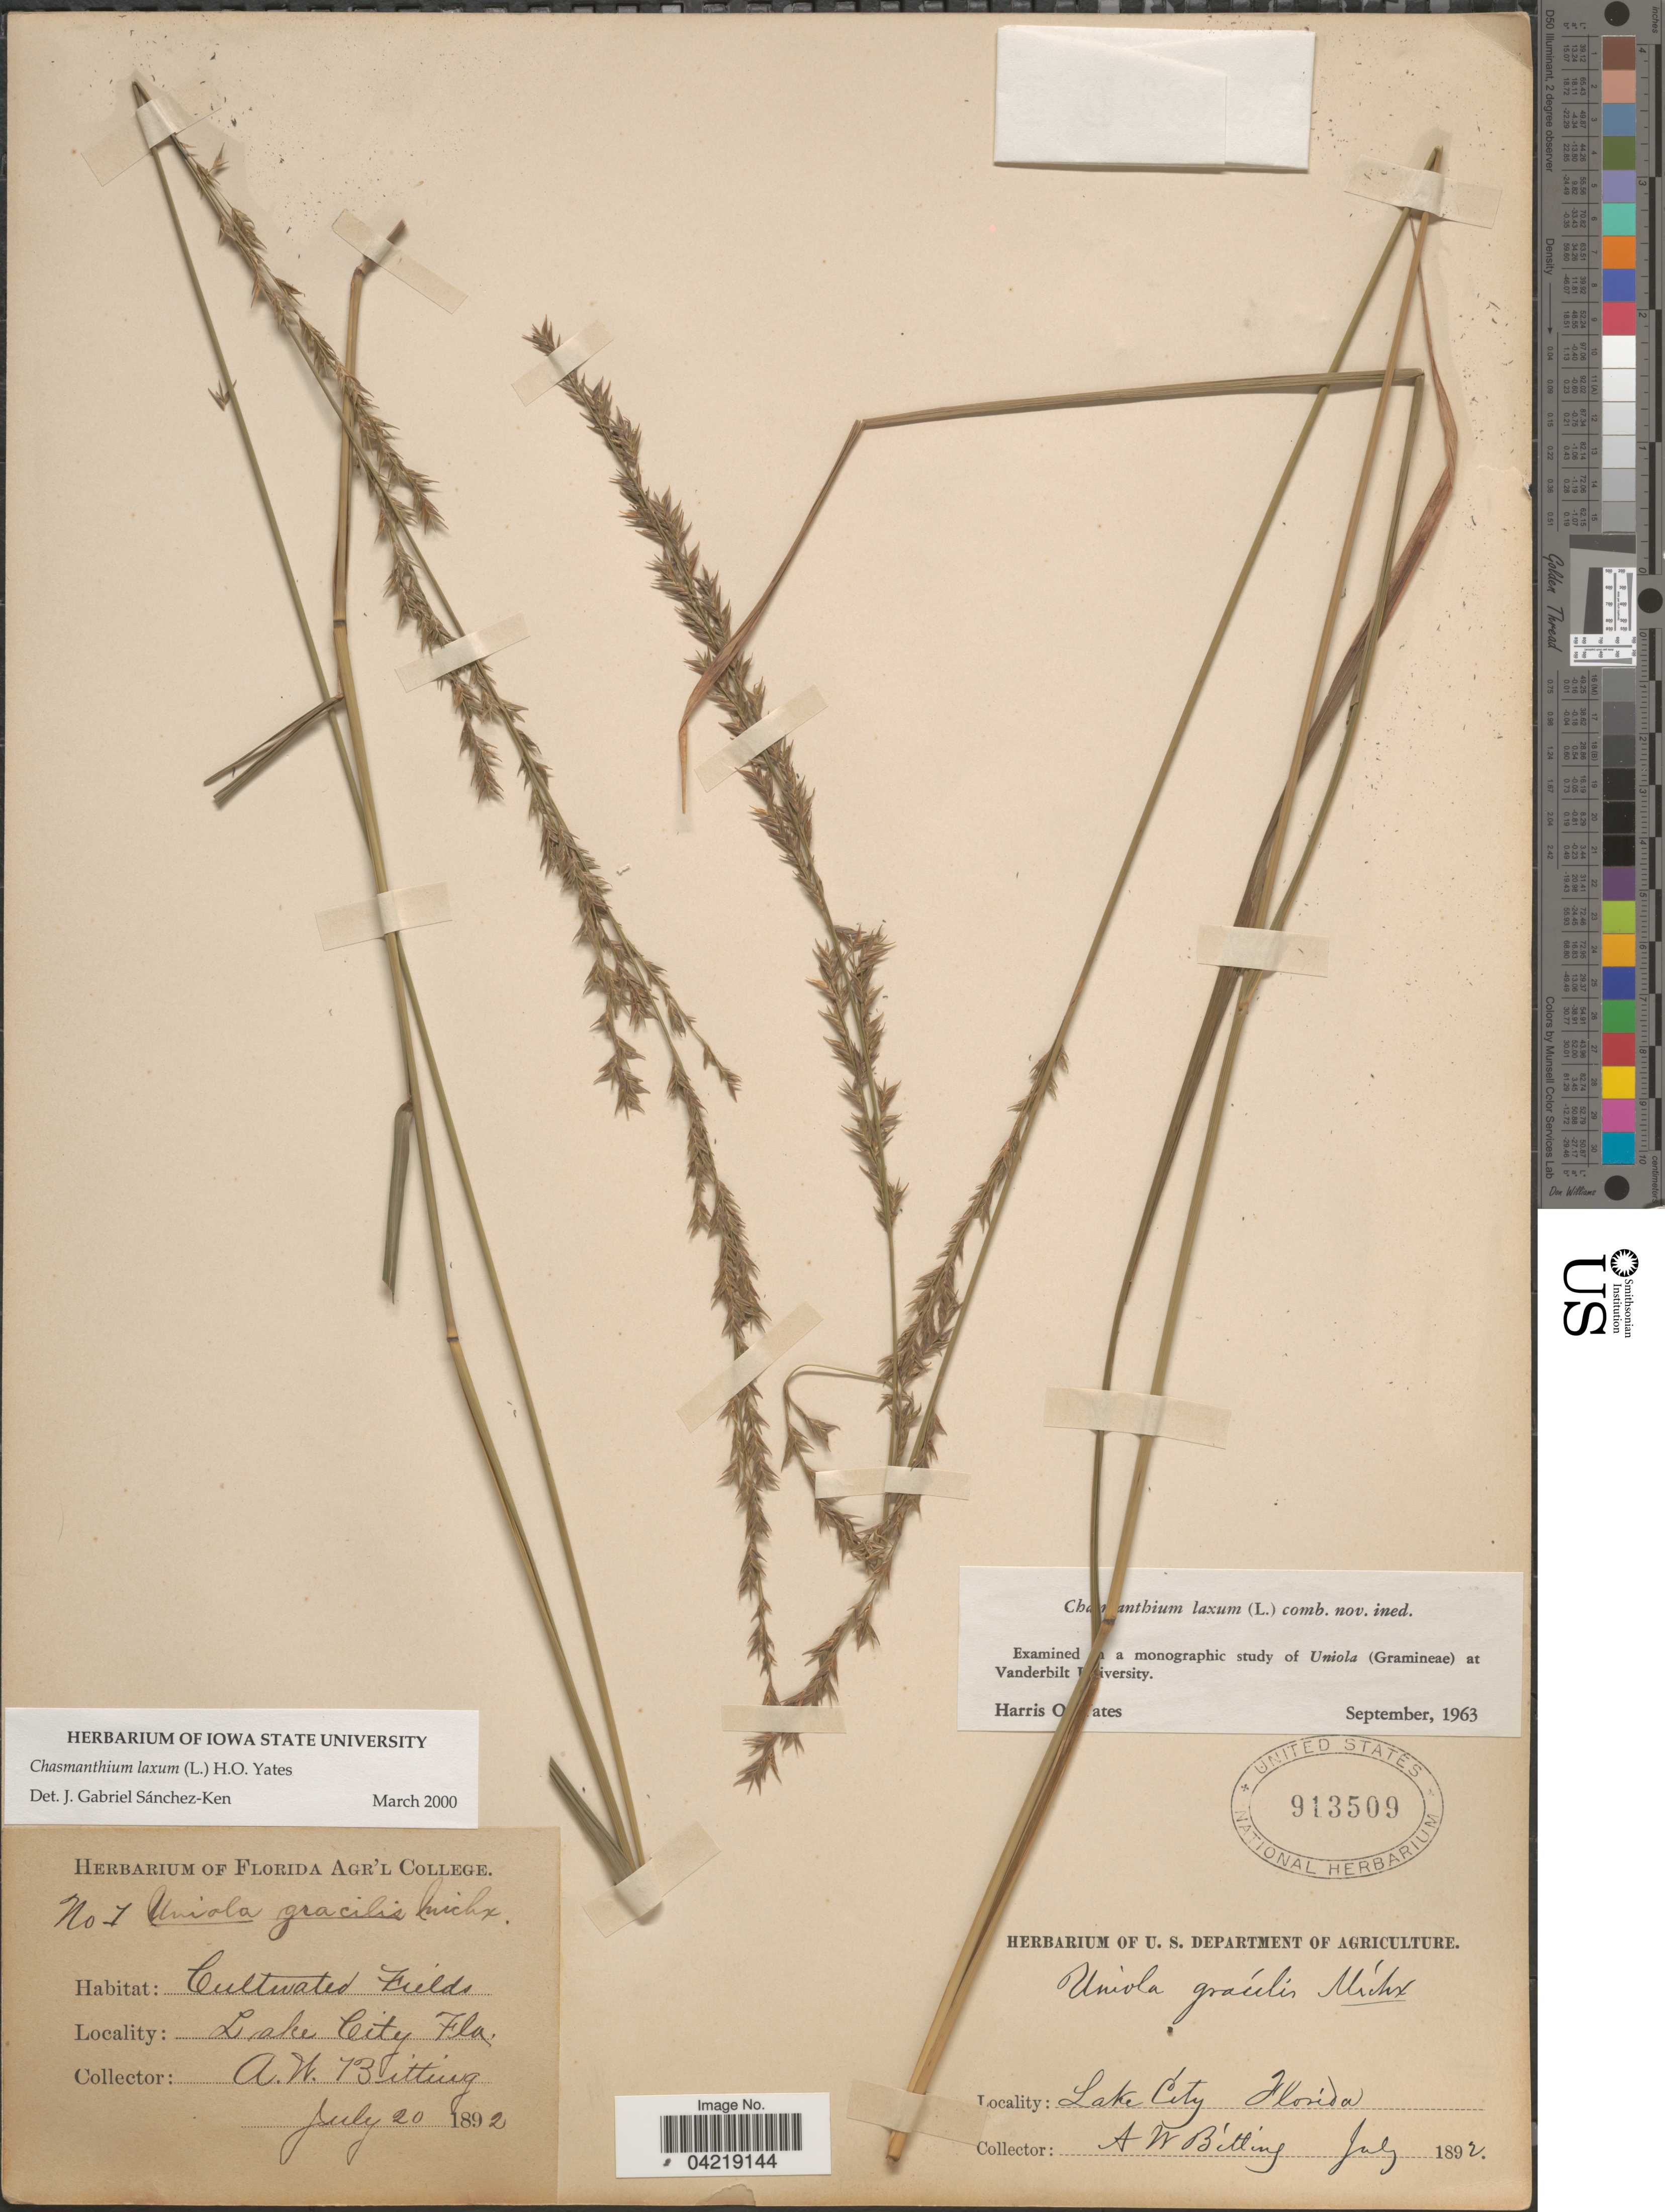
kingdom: Plantae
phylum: Tracheophyta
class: Liliopsida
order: Poales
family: Poaceae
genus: Chasmanthium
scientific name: Chasmanthium laxum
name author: (L.) H.O. Yates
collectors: A. Bitting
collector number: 1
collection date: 1892-07-20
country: United States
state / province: Florida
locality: Cultivated fields. Lake City.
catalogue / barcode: US 913509